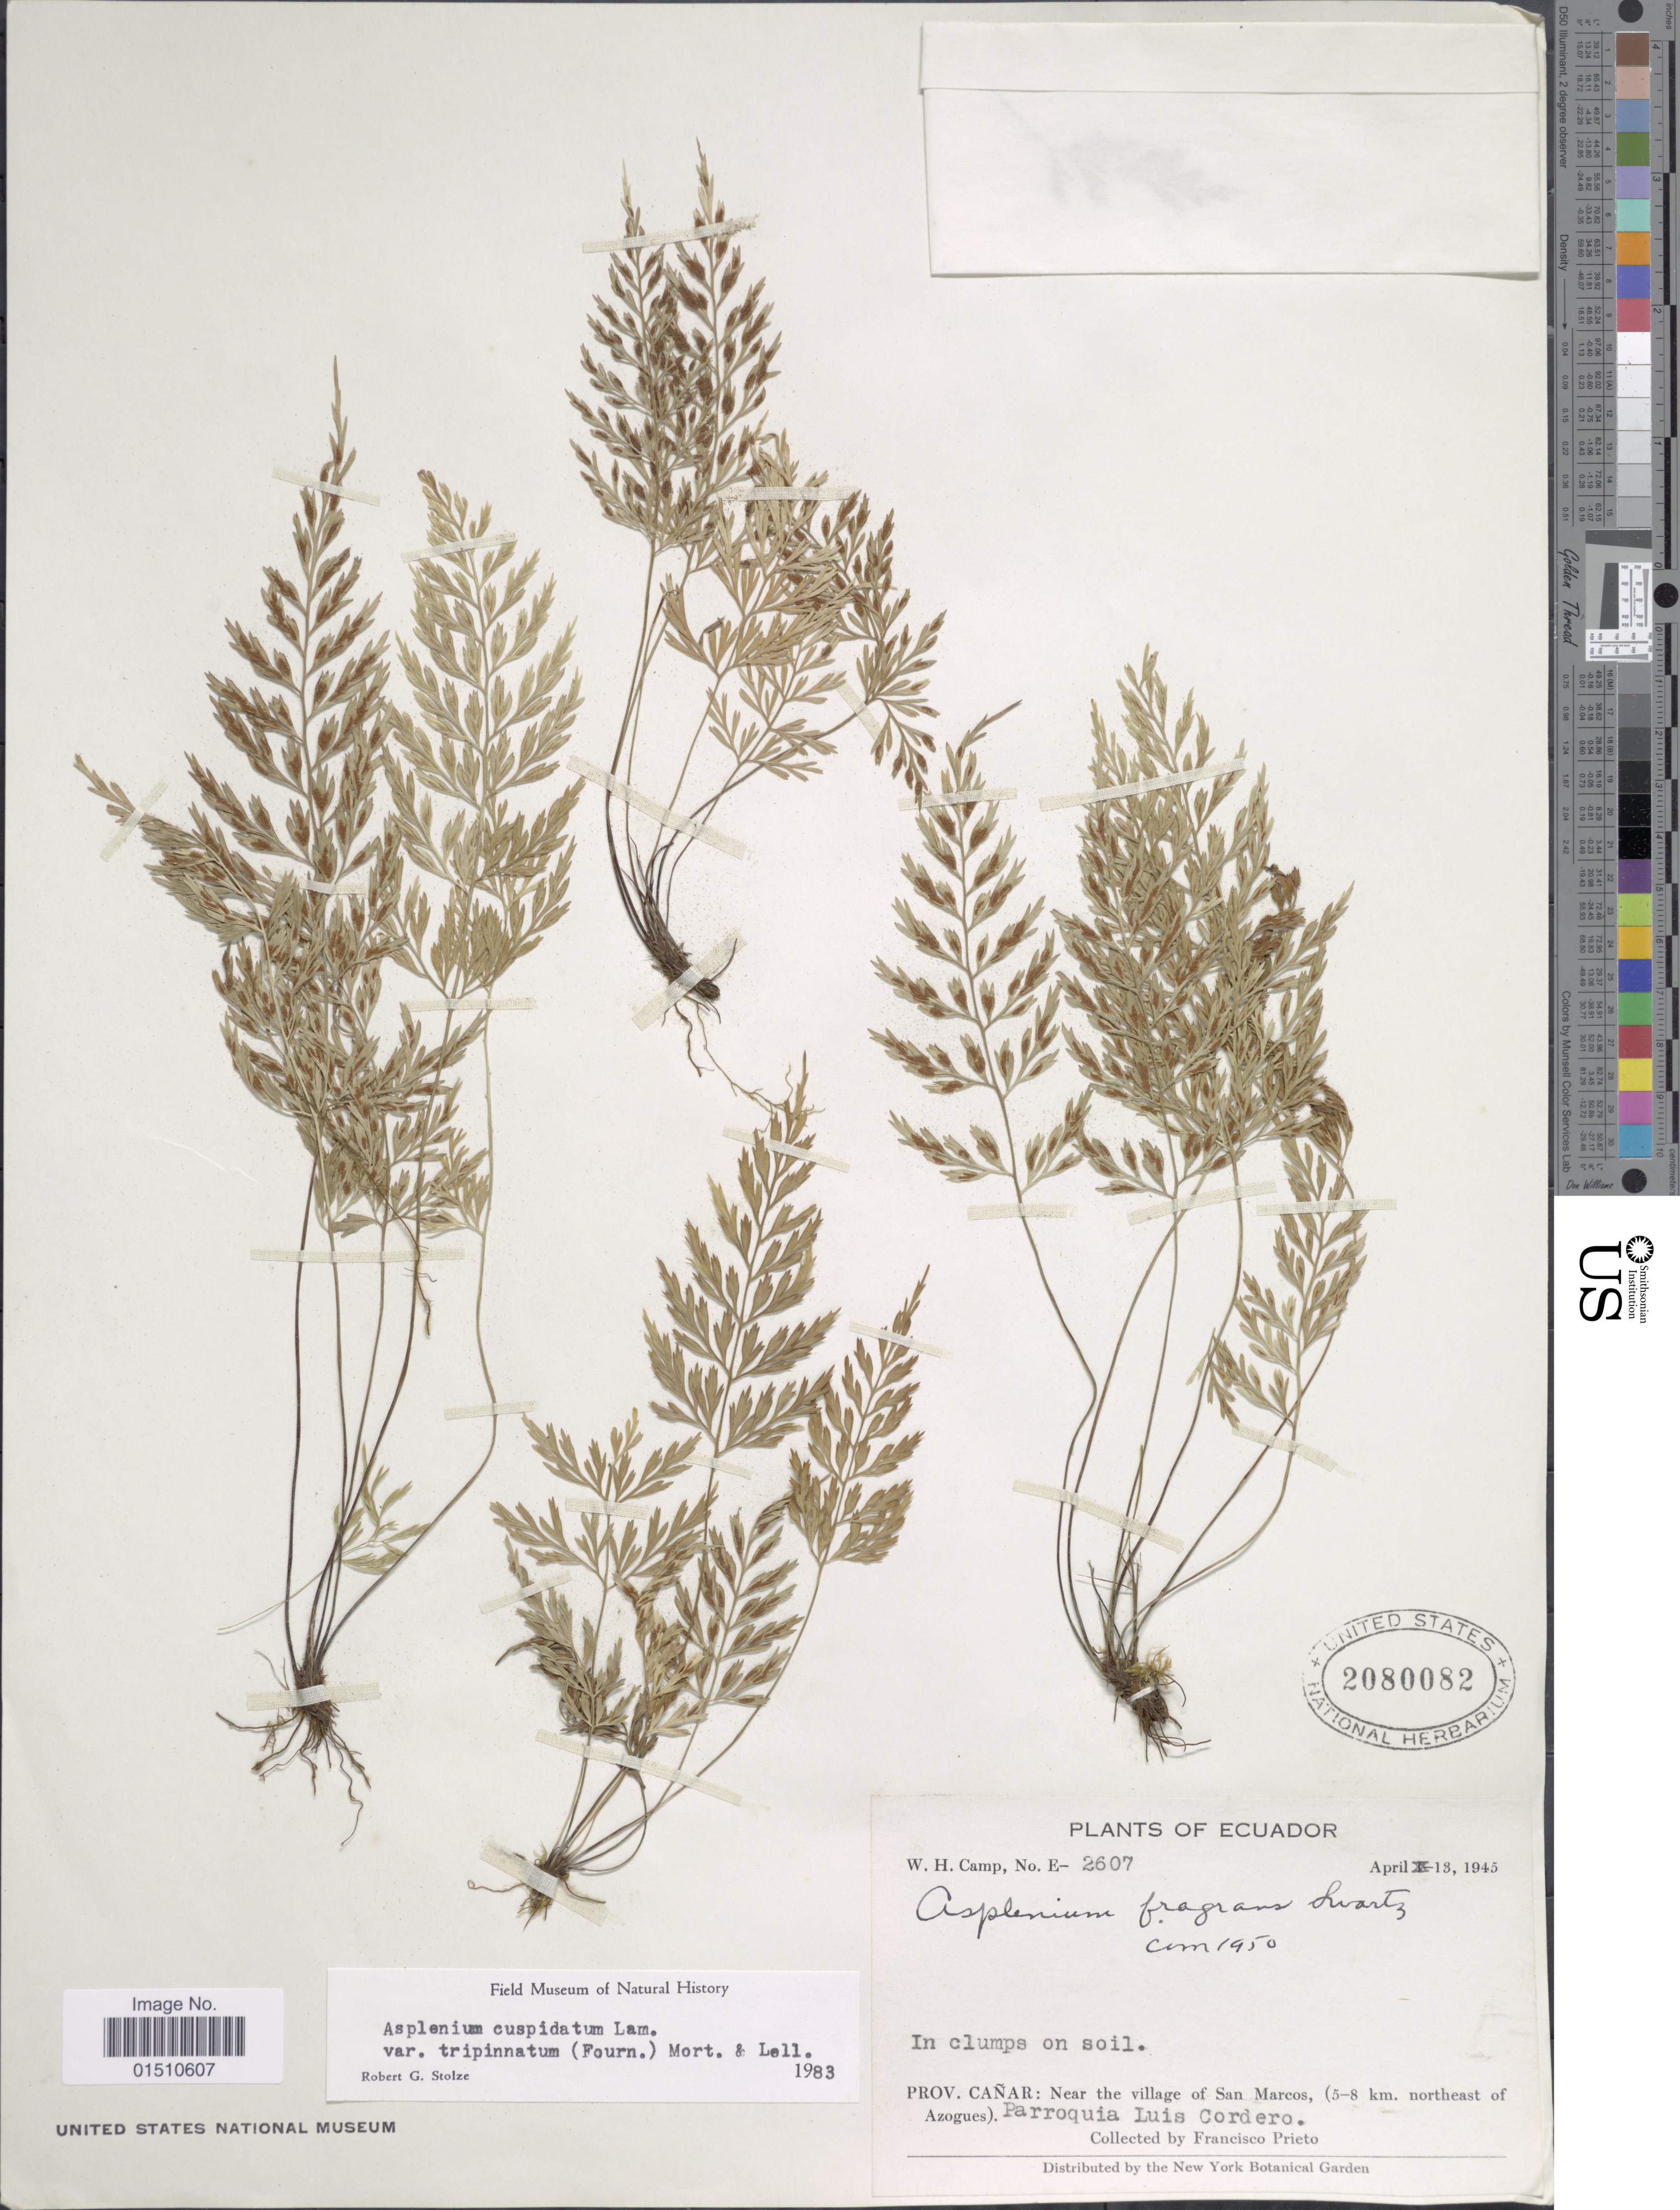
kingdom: Plantae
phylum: Tracheophyta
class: Polypodiopsida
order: Polypodiales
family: Aspleniaceae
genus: Asplenium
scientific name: Asplenium cuspidatum var. tripinnatum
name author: (E. Fourn.) C.V. Morton & Lellinger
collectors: F. Prieto & W. H. Camp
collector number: E-2607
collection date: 1945-04-13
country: Ecuador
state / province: Cañar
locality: Ecuador, near the village of San Marcos, (5-8 km. northeast of Azogues). Parroquia Luis Cordero.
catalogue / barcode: US 2080082